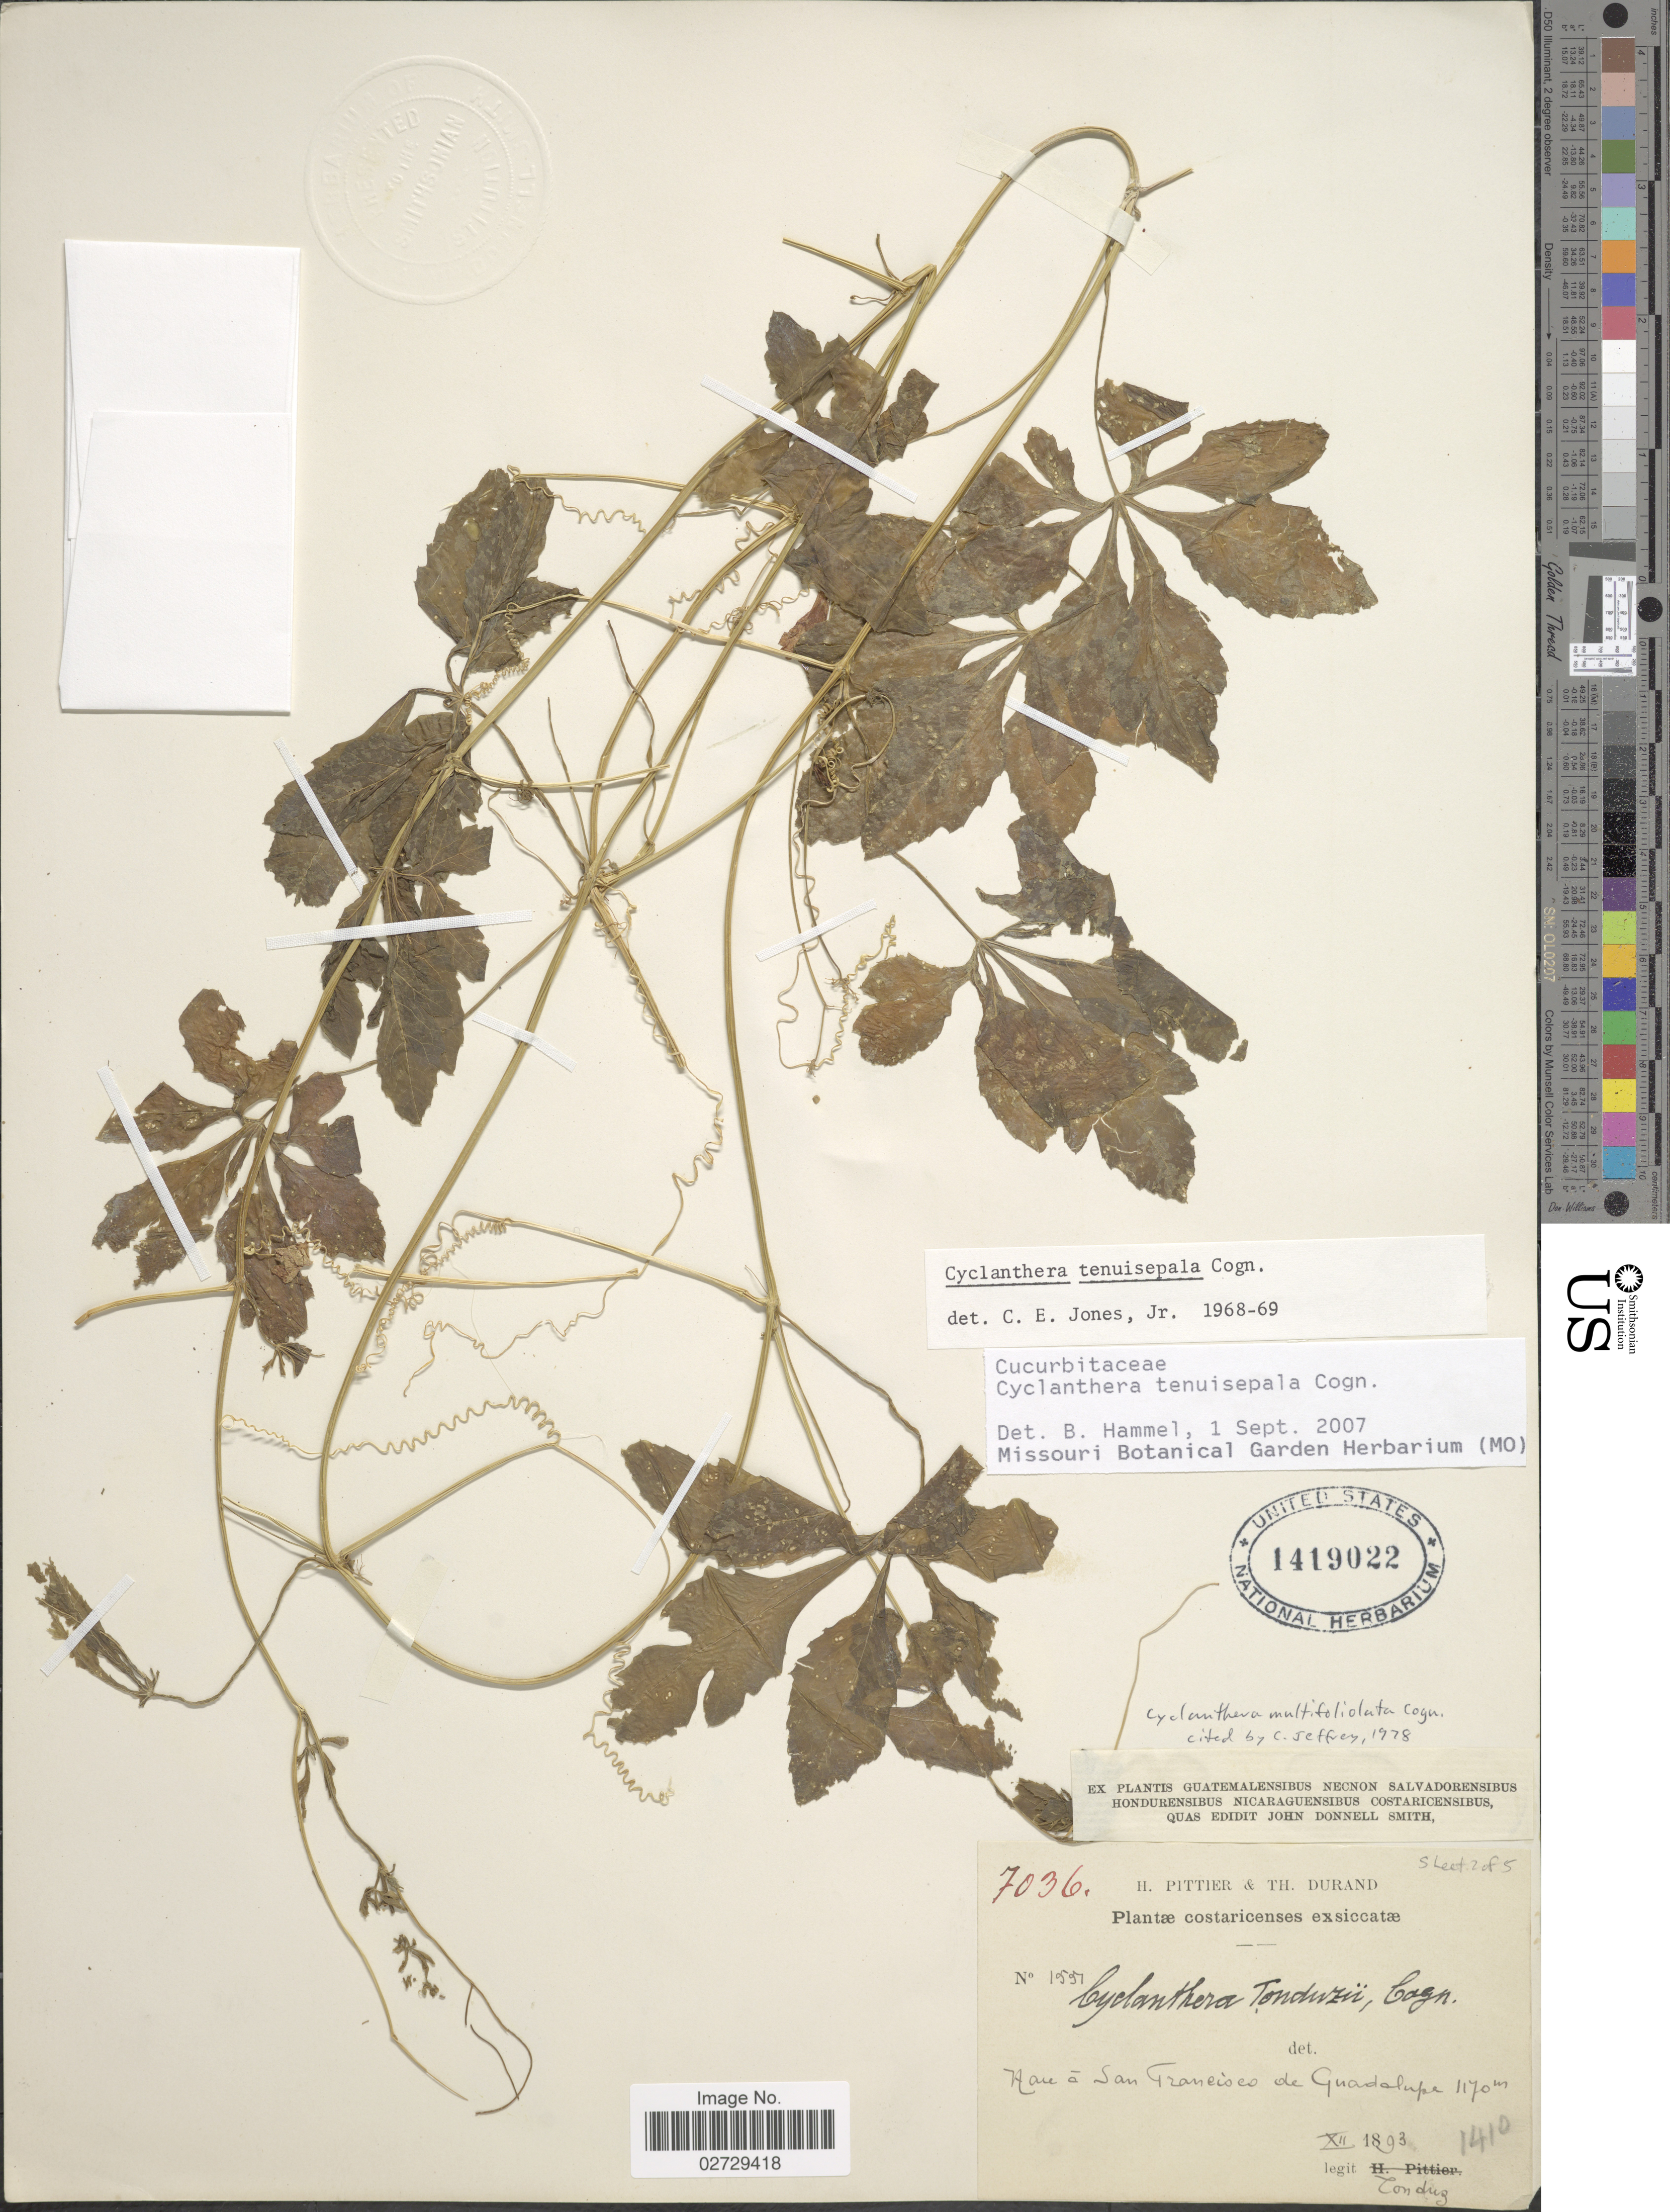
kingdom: Plantae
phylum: Tracheophyta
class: Magnoliopsida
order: Cucurbitales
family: Cucurbitaceae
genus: Cyclanthera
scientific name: Cyclanthera tenuisepala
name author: Cogn.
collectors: A. Tonduz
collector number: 7036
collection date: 1893-12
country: Costa Rica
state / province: San José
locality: Haie a San Francisco de Guadalupe.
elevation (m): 1170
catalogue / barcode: US 1419022